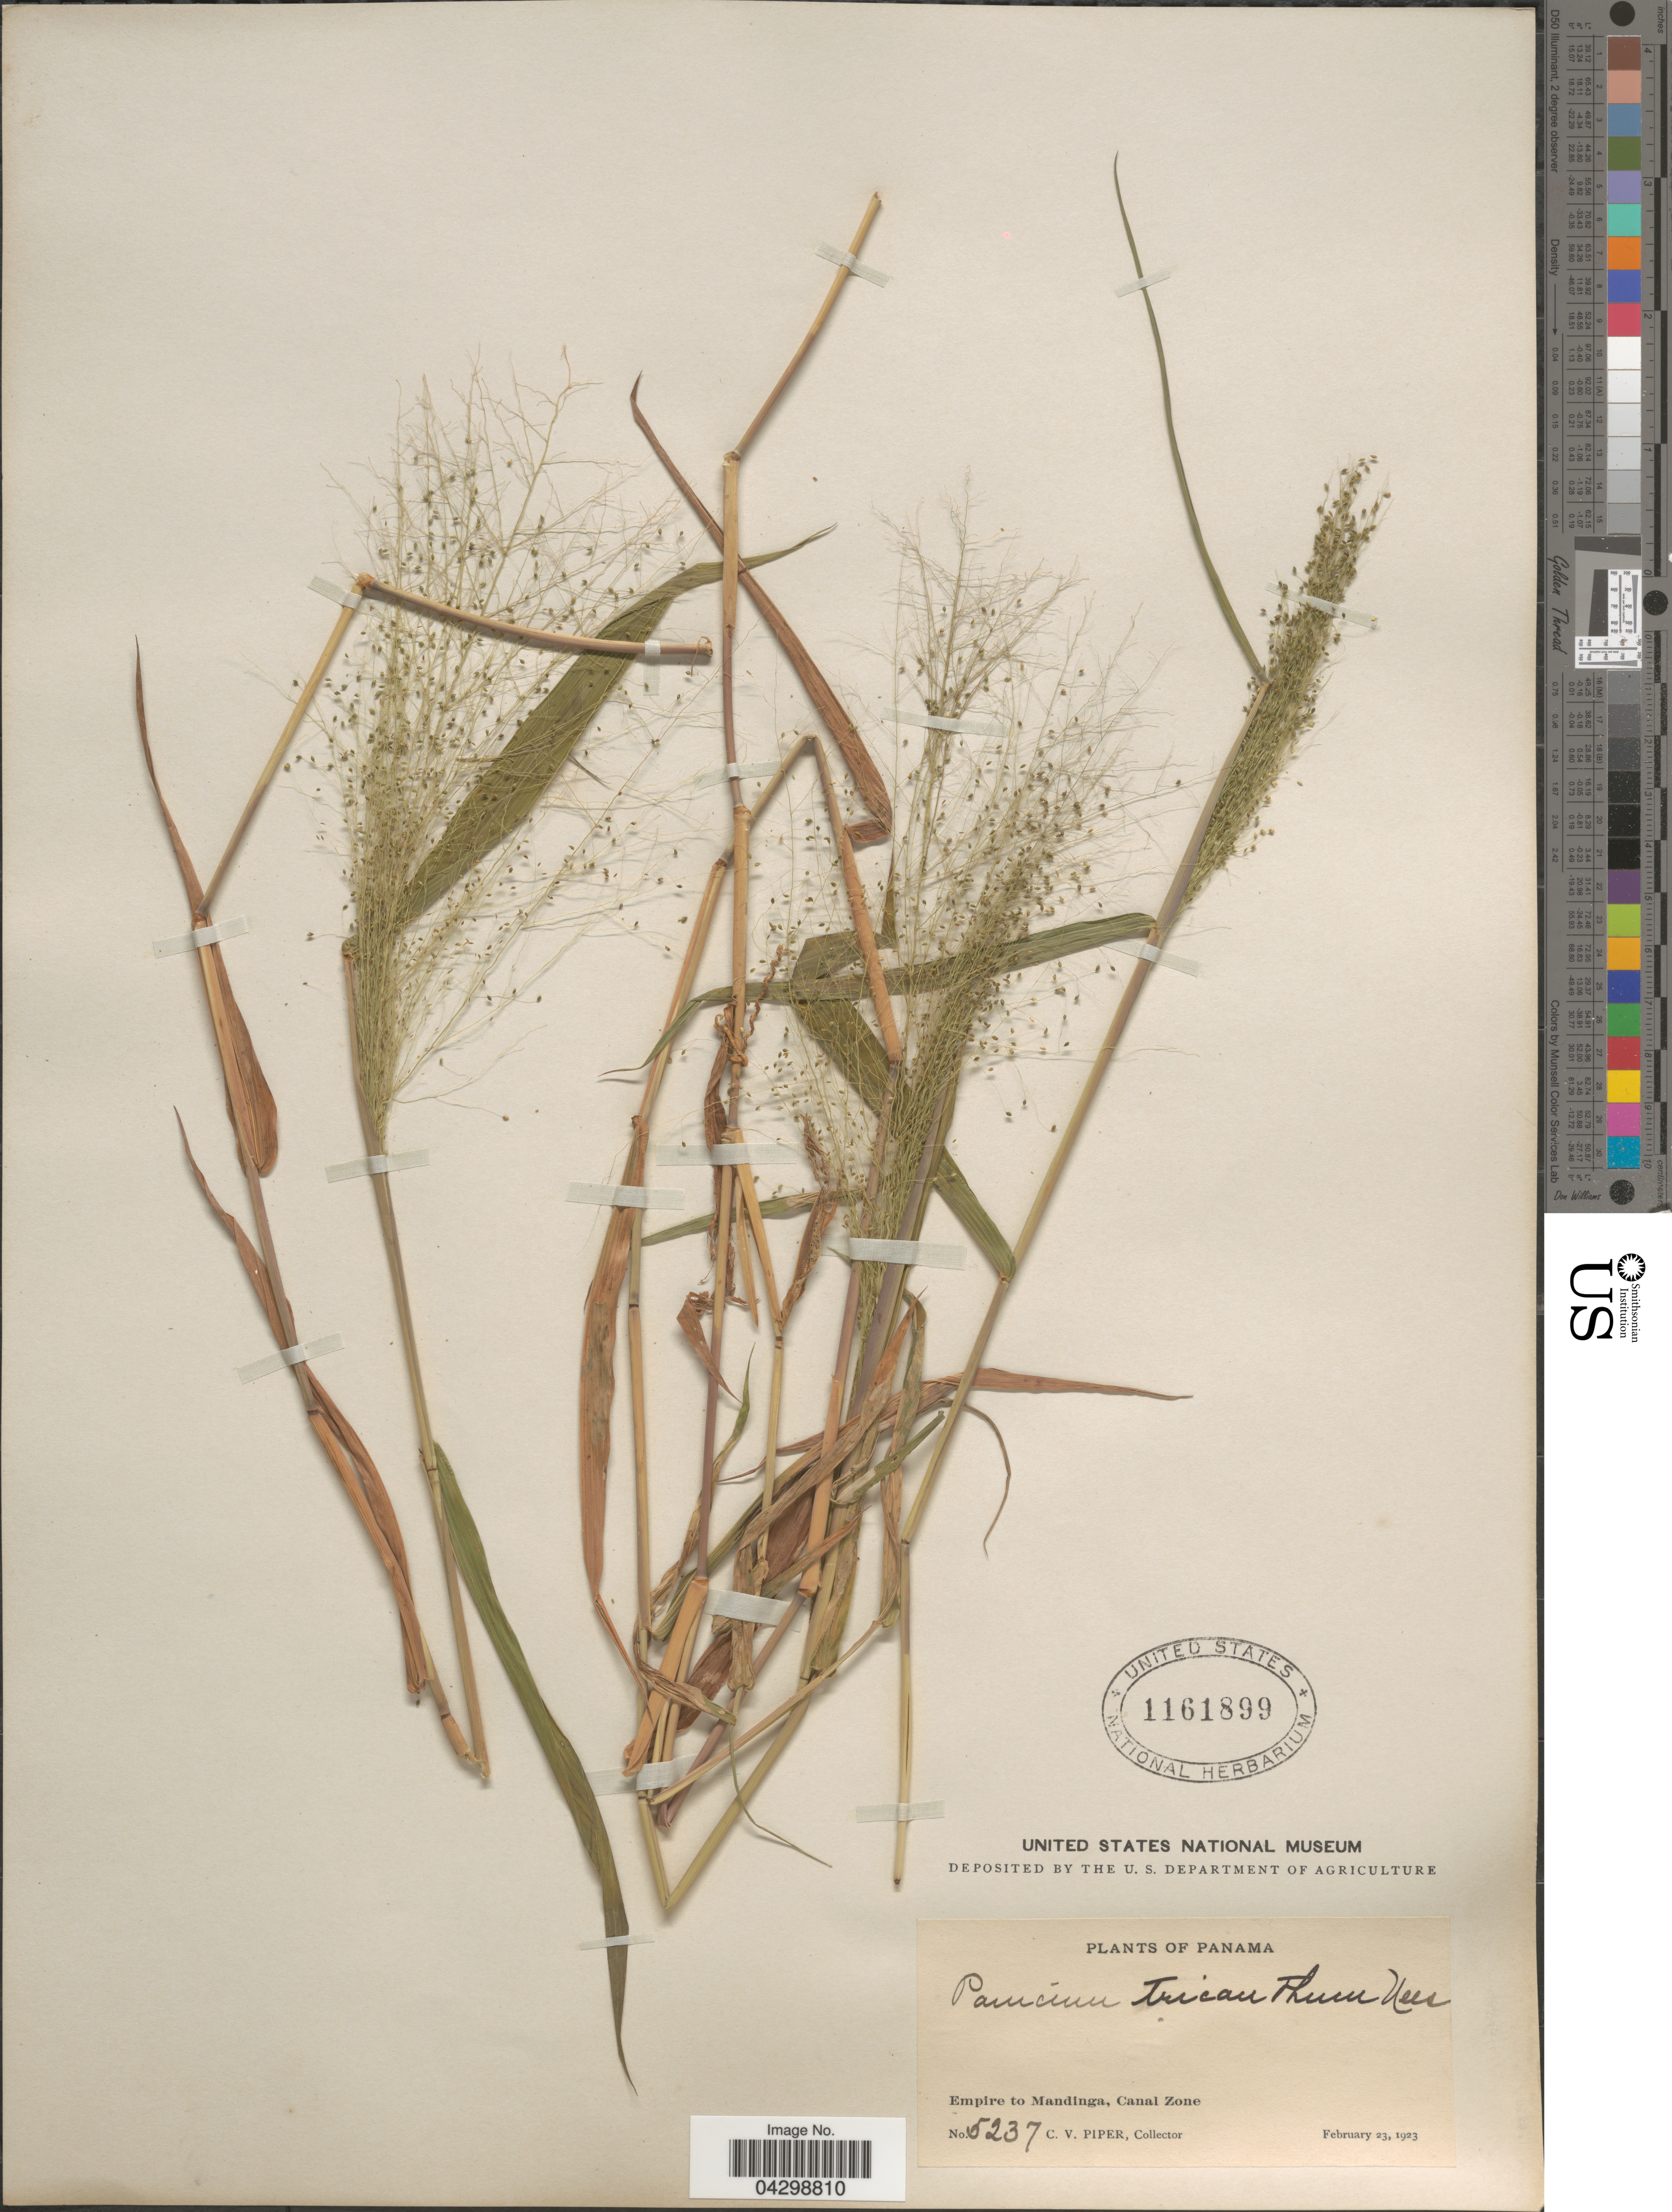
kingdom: Plantae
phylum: Tracheophyta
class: Liliopsida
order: Poales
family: Poaceae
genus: Panicum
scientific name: Panicum trichanthum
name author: Nees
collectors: C. V. Piper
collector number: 5237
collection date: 1923-02-23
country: Panama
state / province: Colón / Panamá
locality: Empire to Mandinga, Canal Zone.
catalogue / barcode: US 1161899